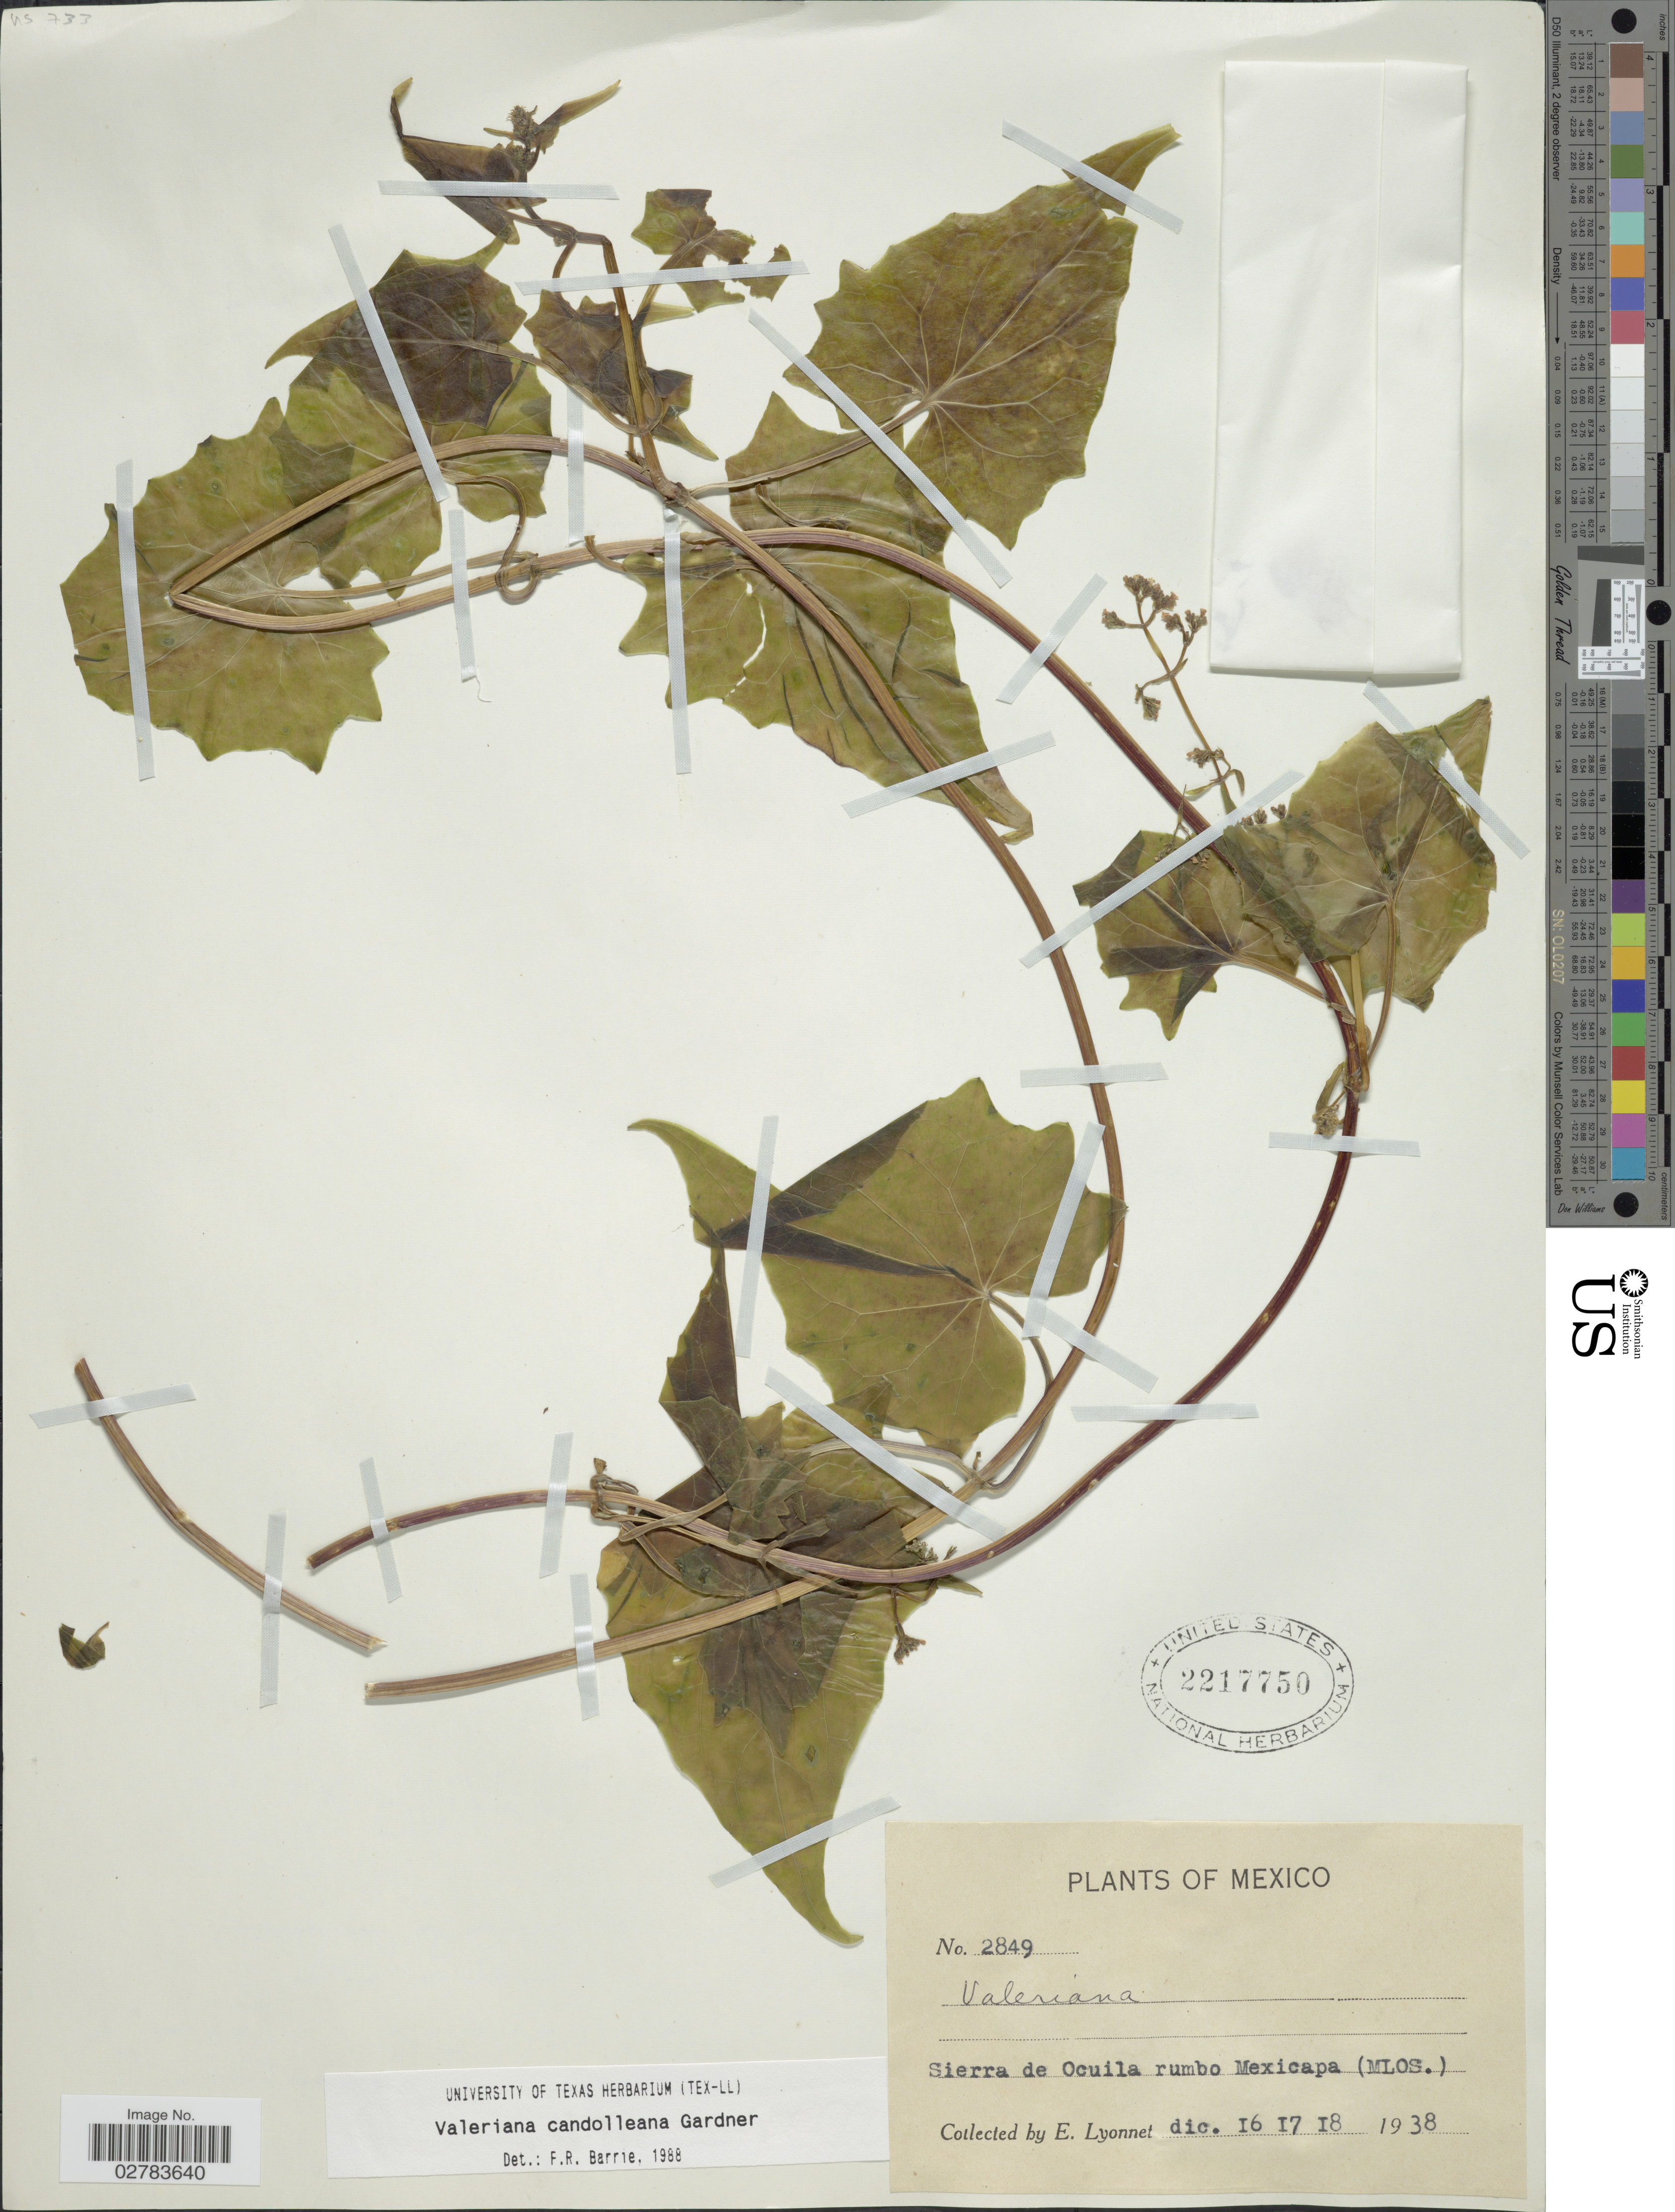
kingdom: Plantae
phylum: Tracheophyta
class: Magnoliopsida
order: Dipsacales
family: Caprifoliaceae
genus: Valeriana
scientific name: Valeriana candolleana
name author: Gardner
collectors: E. Lyonnet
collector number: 2849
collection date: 1938-12-16/1938-12-18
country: Mexico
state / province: Morelos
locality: Sierra de Ocuila rumbo Mexicapa.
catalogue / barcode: US 2217750